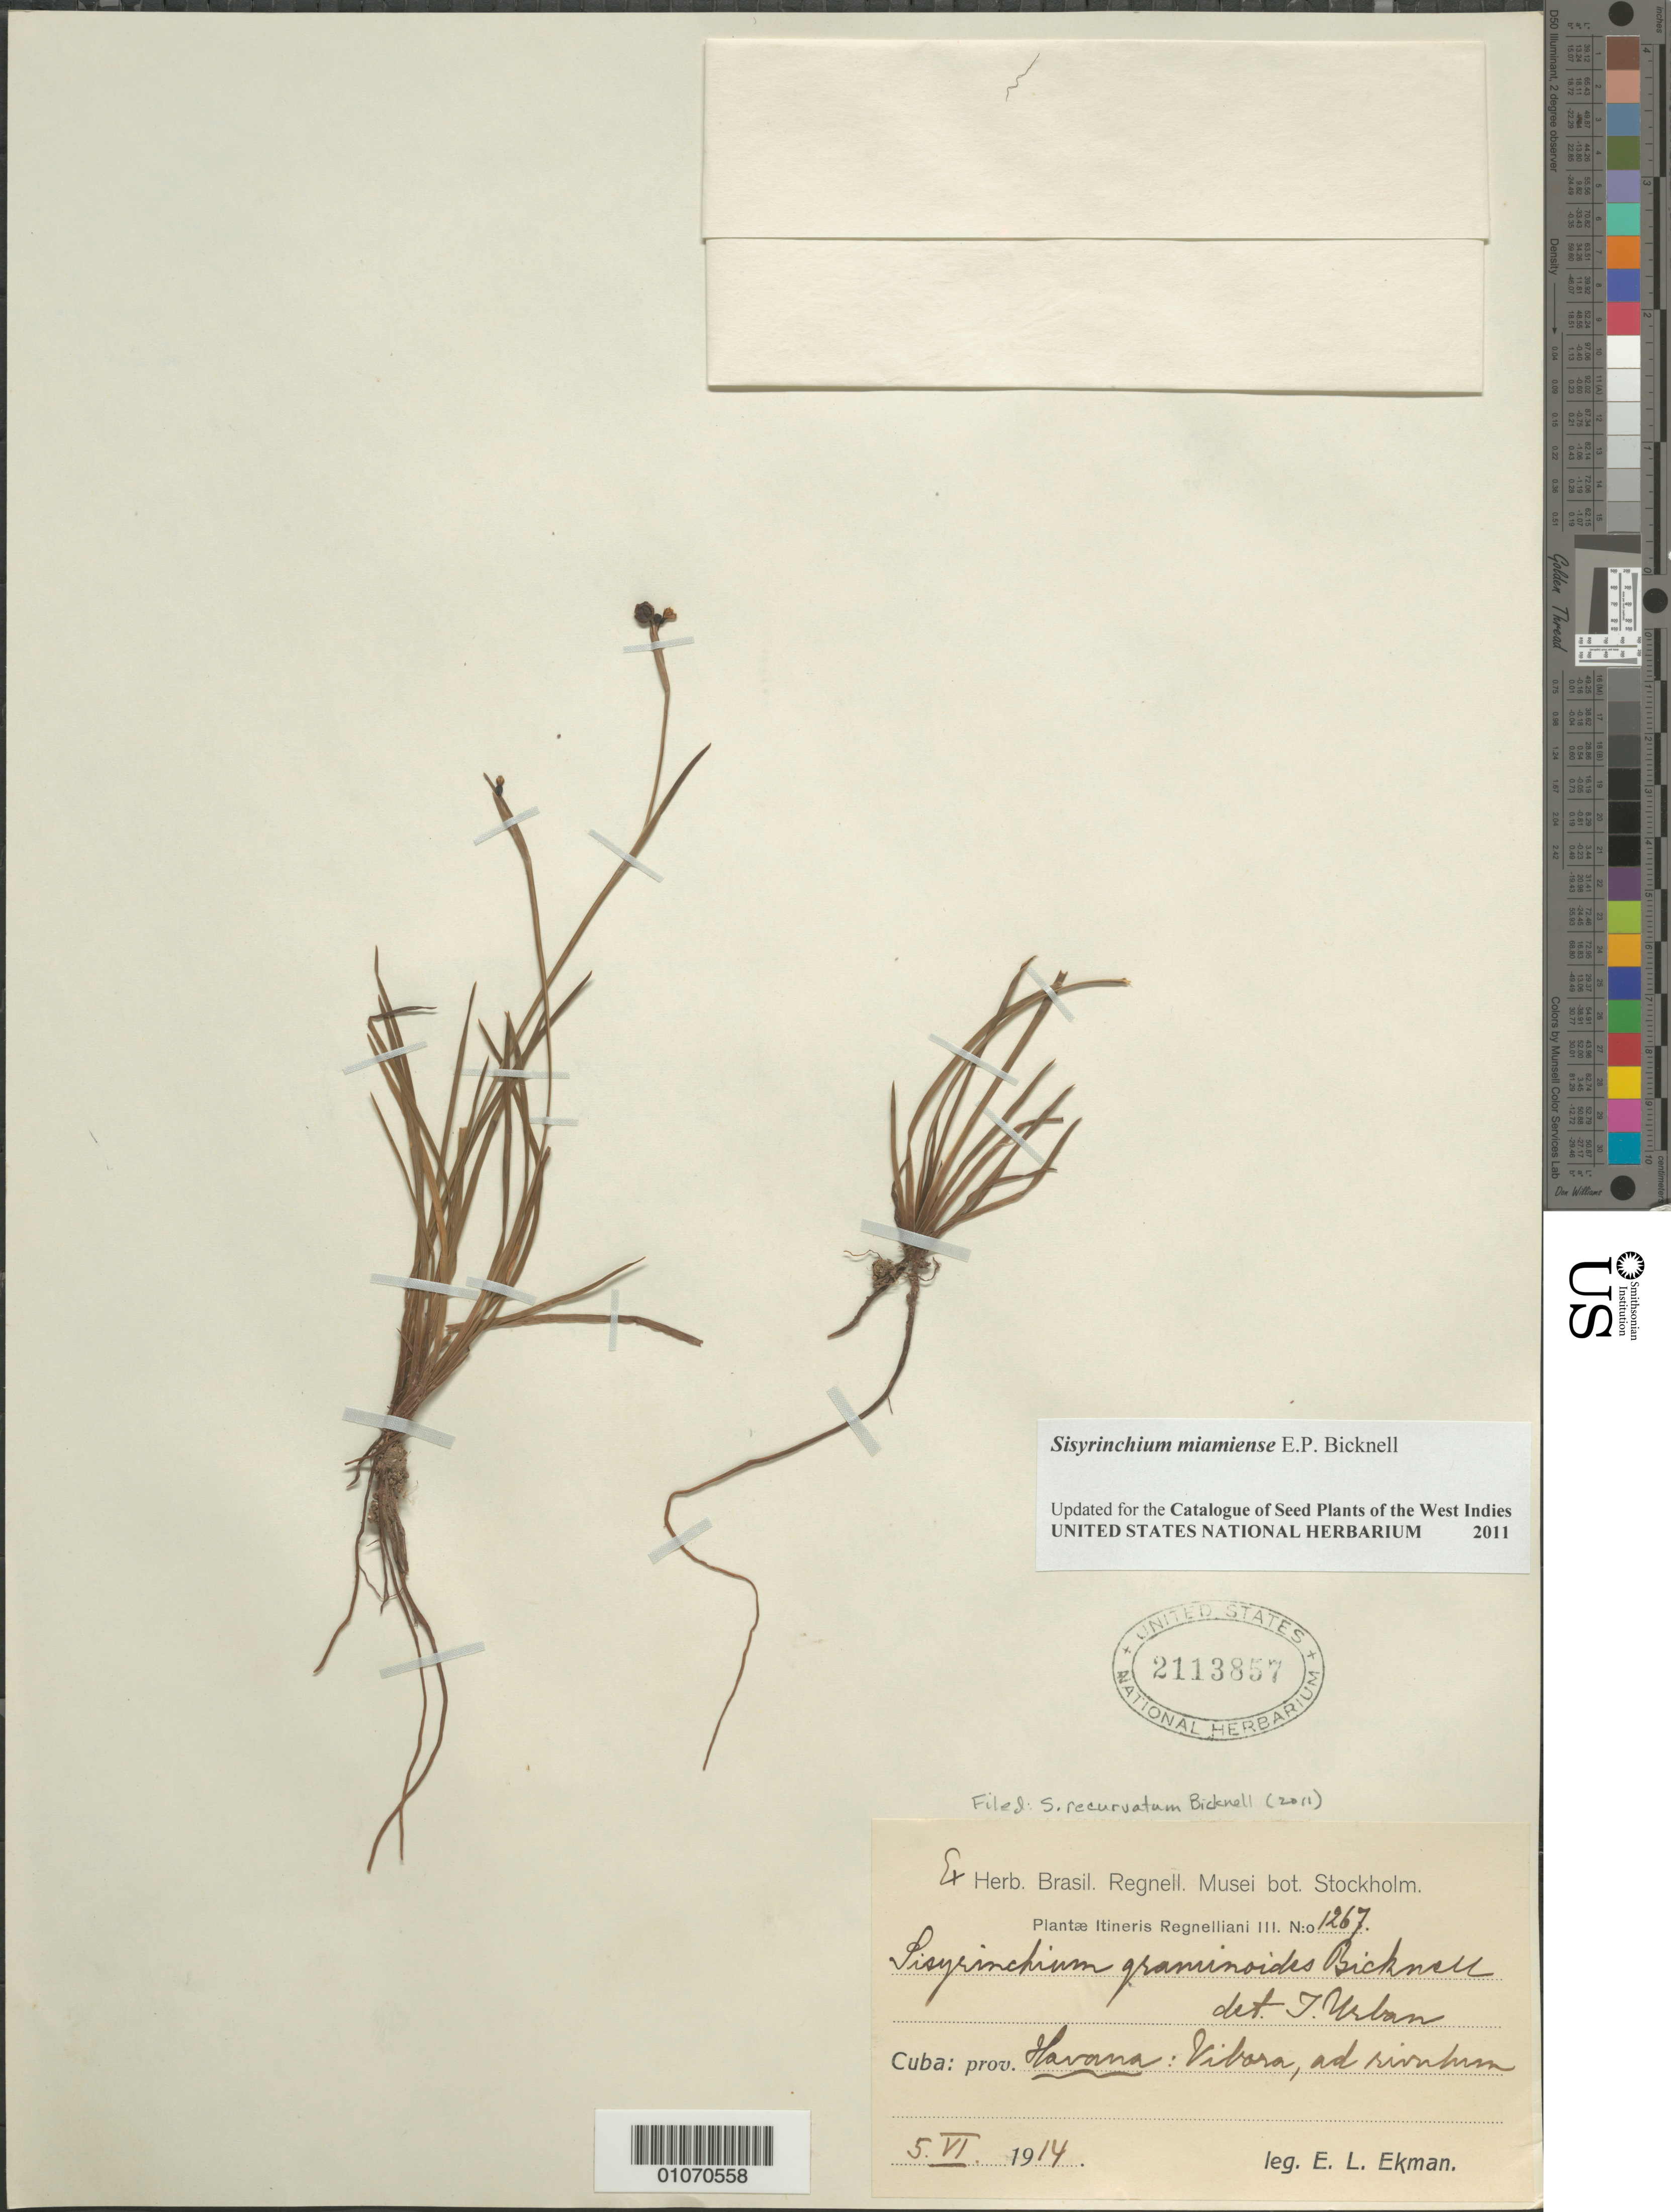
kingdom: Plantae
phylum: Tracheophyta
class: Liliopsida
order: Asparagales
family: Iridaceae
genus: Sisyrinchium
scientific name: Sisyrinchium miamiense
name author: E.P. Bicknell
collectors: E. L. Ekman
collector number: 1267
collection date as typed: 05 Jun 1914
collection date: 1914-06-05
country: Cuba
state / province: La Habana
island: Cuba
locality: Vibora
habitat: Ad rivulum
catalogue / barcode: US 2113857